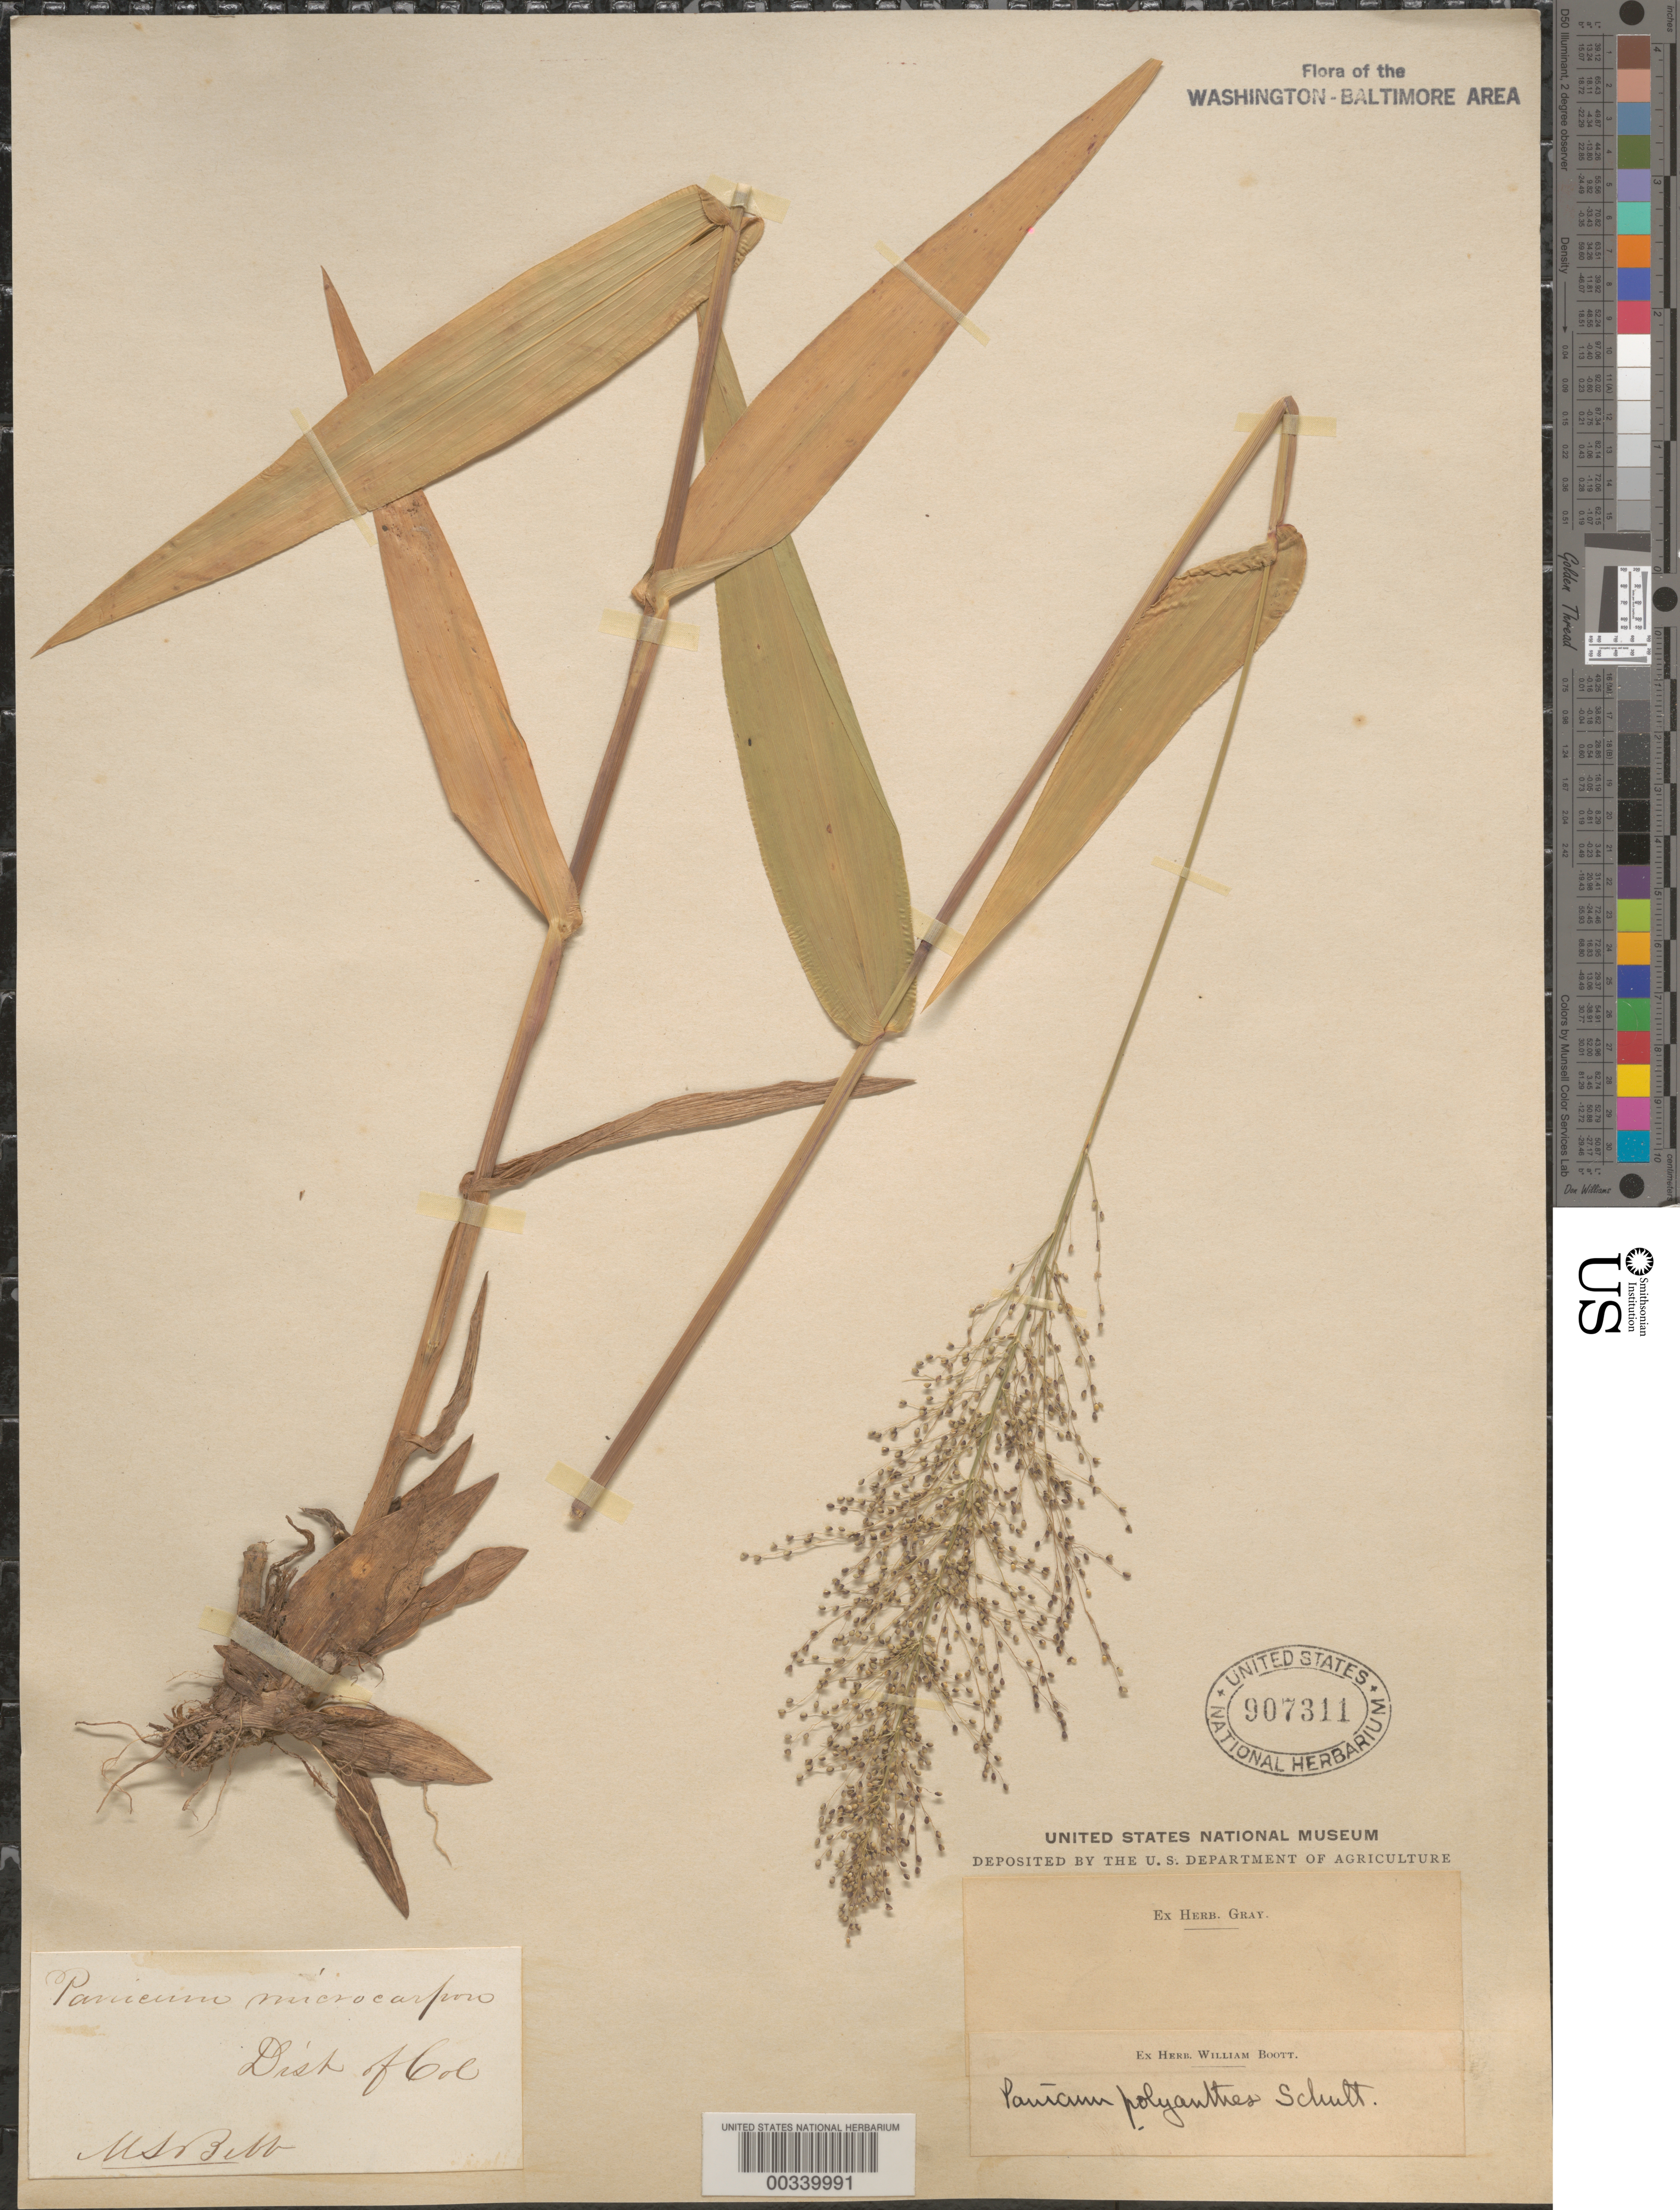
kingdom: Plantae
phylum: Tracheophyta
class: Liliopsida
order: Poales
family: Poaceae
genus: Dichanthelium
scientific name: Dichanthelium sphaerocarpon var. isophyllum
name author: (Scribn.) Gould & C.A. Clark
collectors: M. Bebb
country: United States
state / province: District of Columbia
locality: Washington, DC and vicinity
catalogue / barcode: US 907311